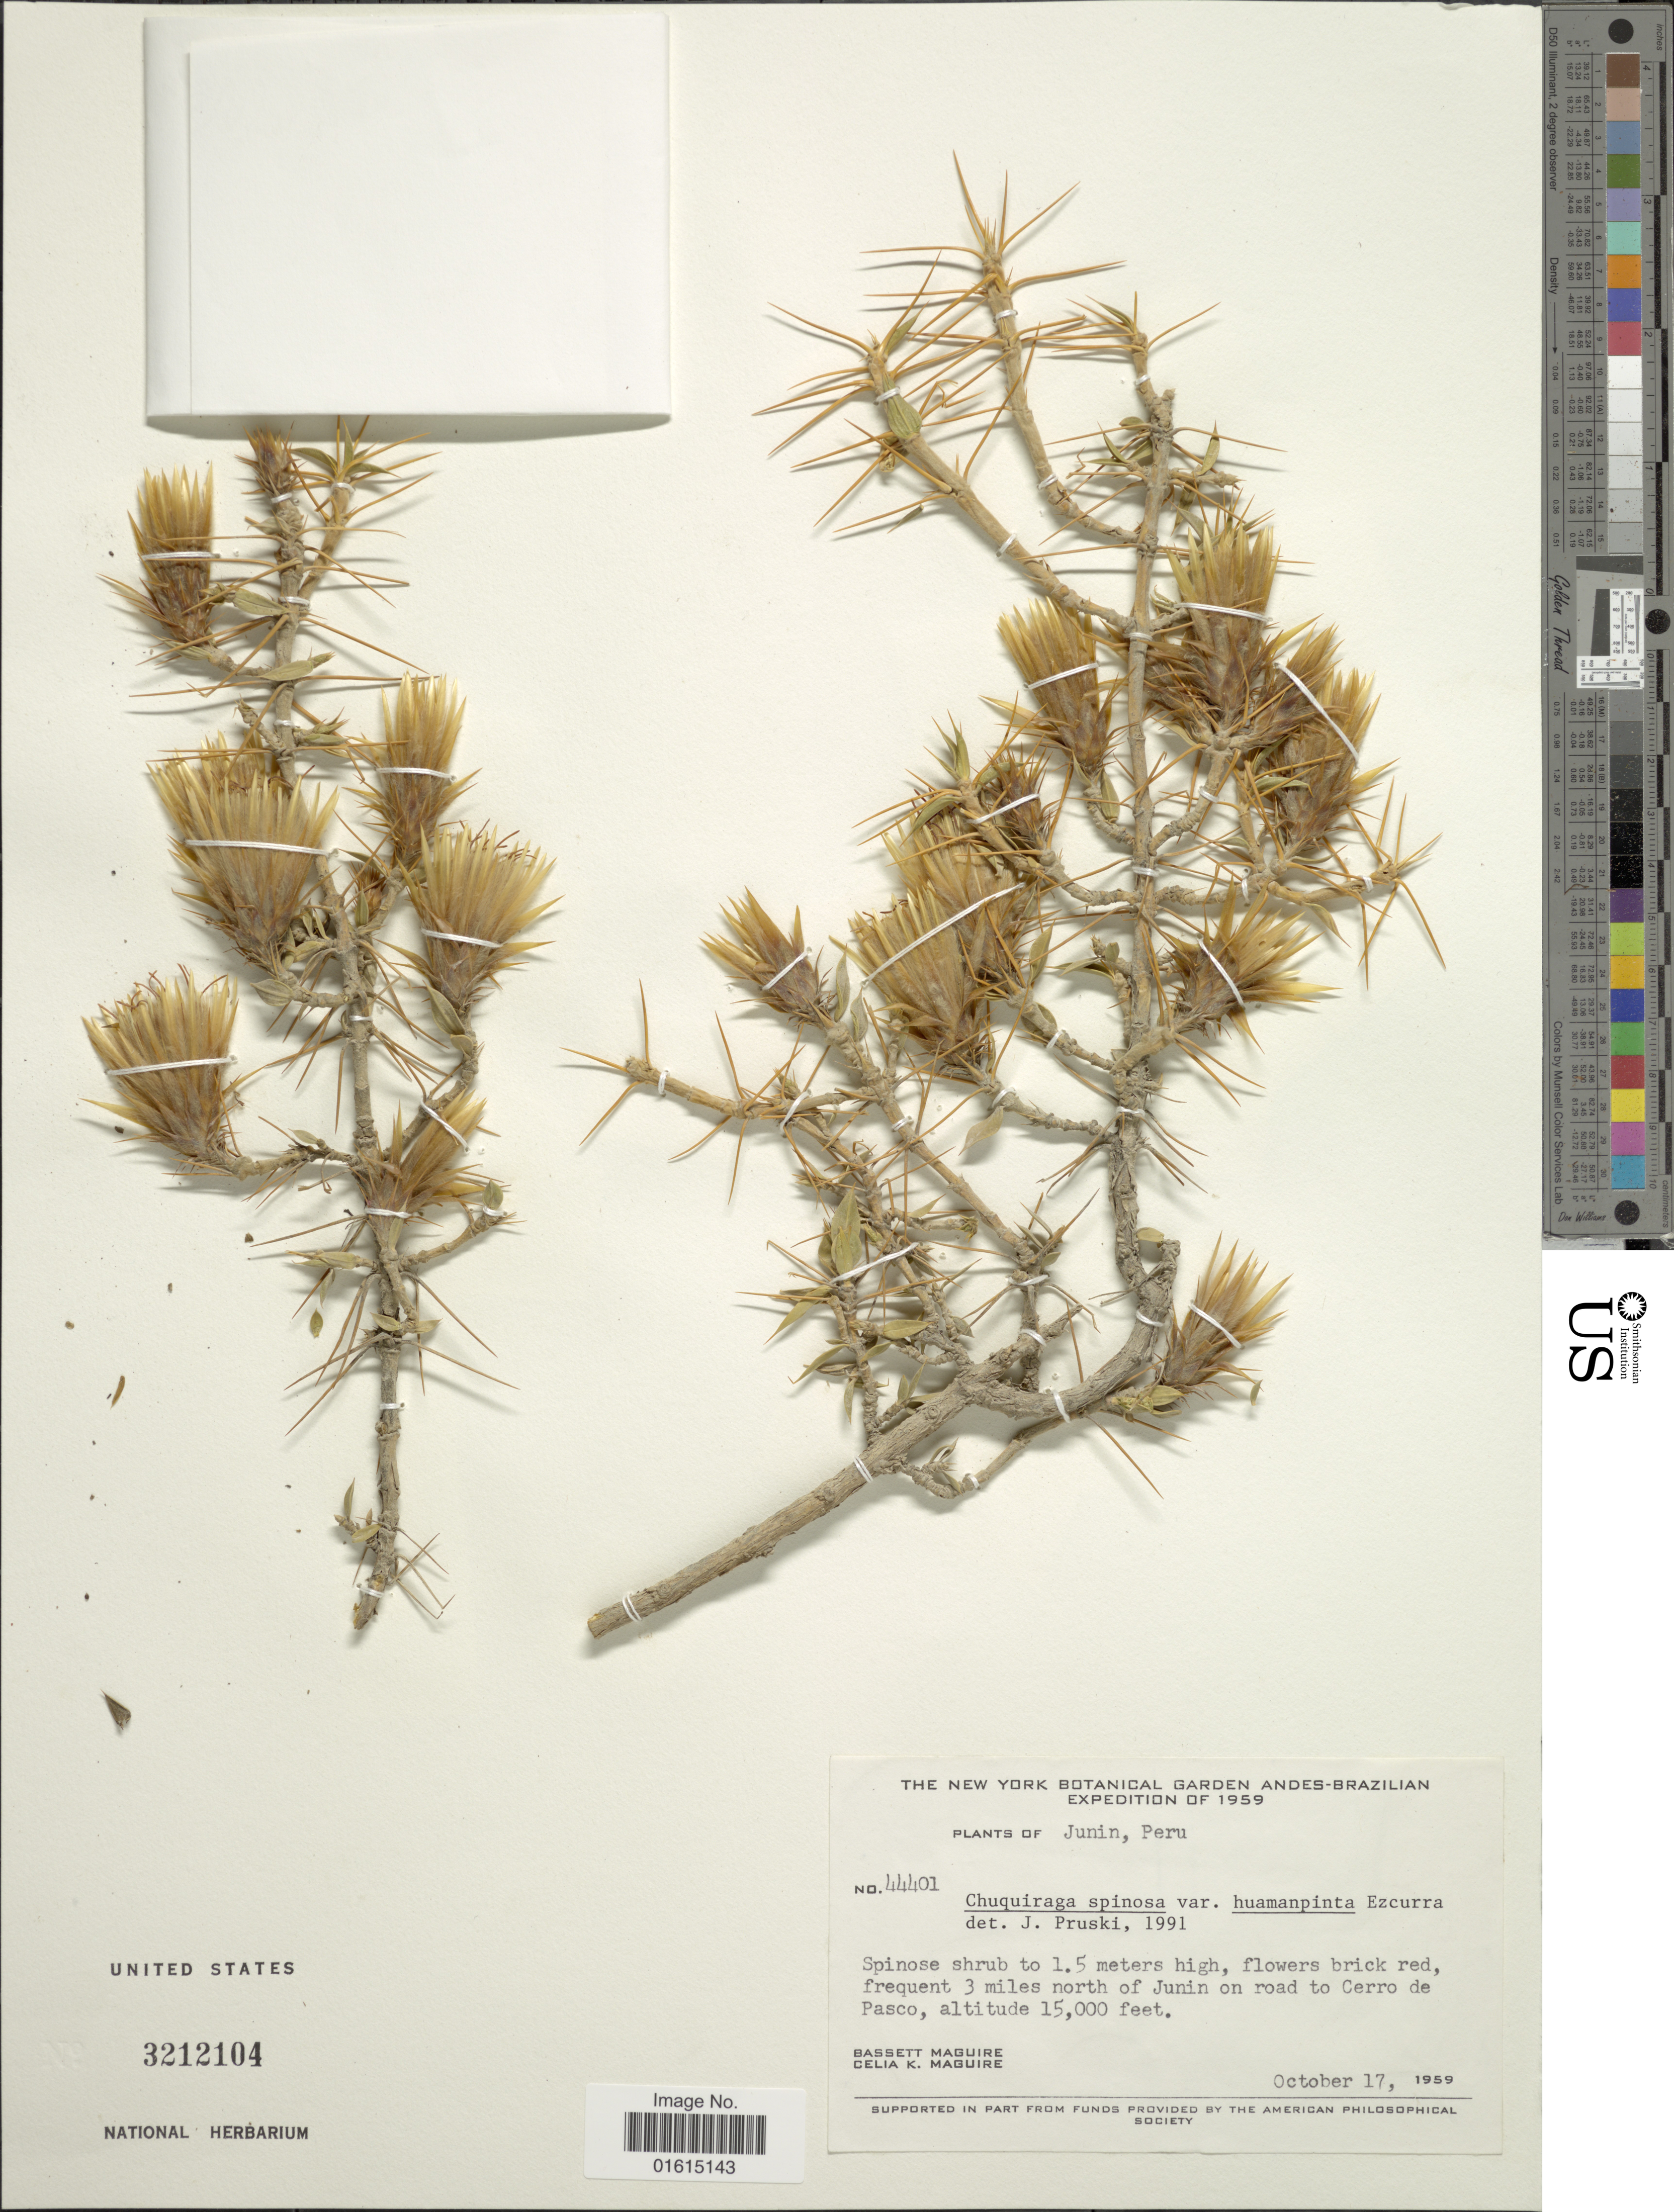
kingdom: Plantae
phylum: Tracheophyta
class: Magnoliopsida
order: Asterales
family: Asteraceae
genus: Chuquiraga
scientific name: Chuquiraga spinosa subsp. huamanpinta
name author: C. Ezcurra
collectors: B. Maguire & C. K. Maguire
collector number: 44401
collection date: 1959-10-17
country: Peru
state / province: Junín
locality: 3 miles north of Junin on road to Cerro de Pasco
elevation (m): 4572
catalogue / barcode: US 3212104